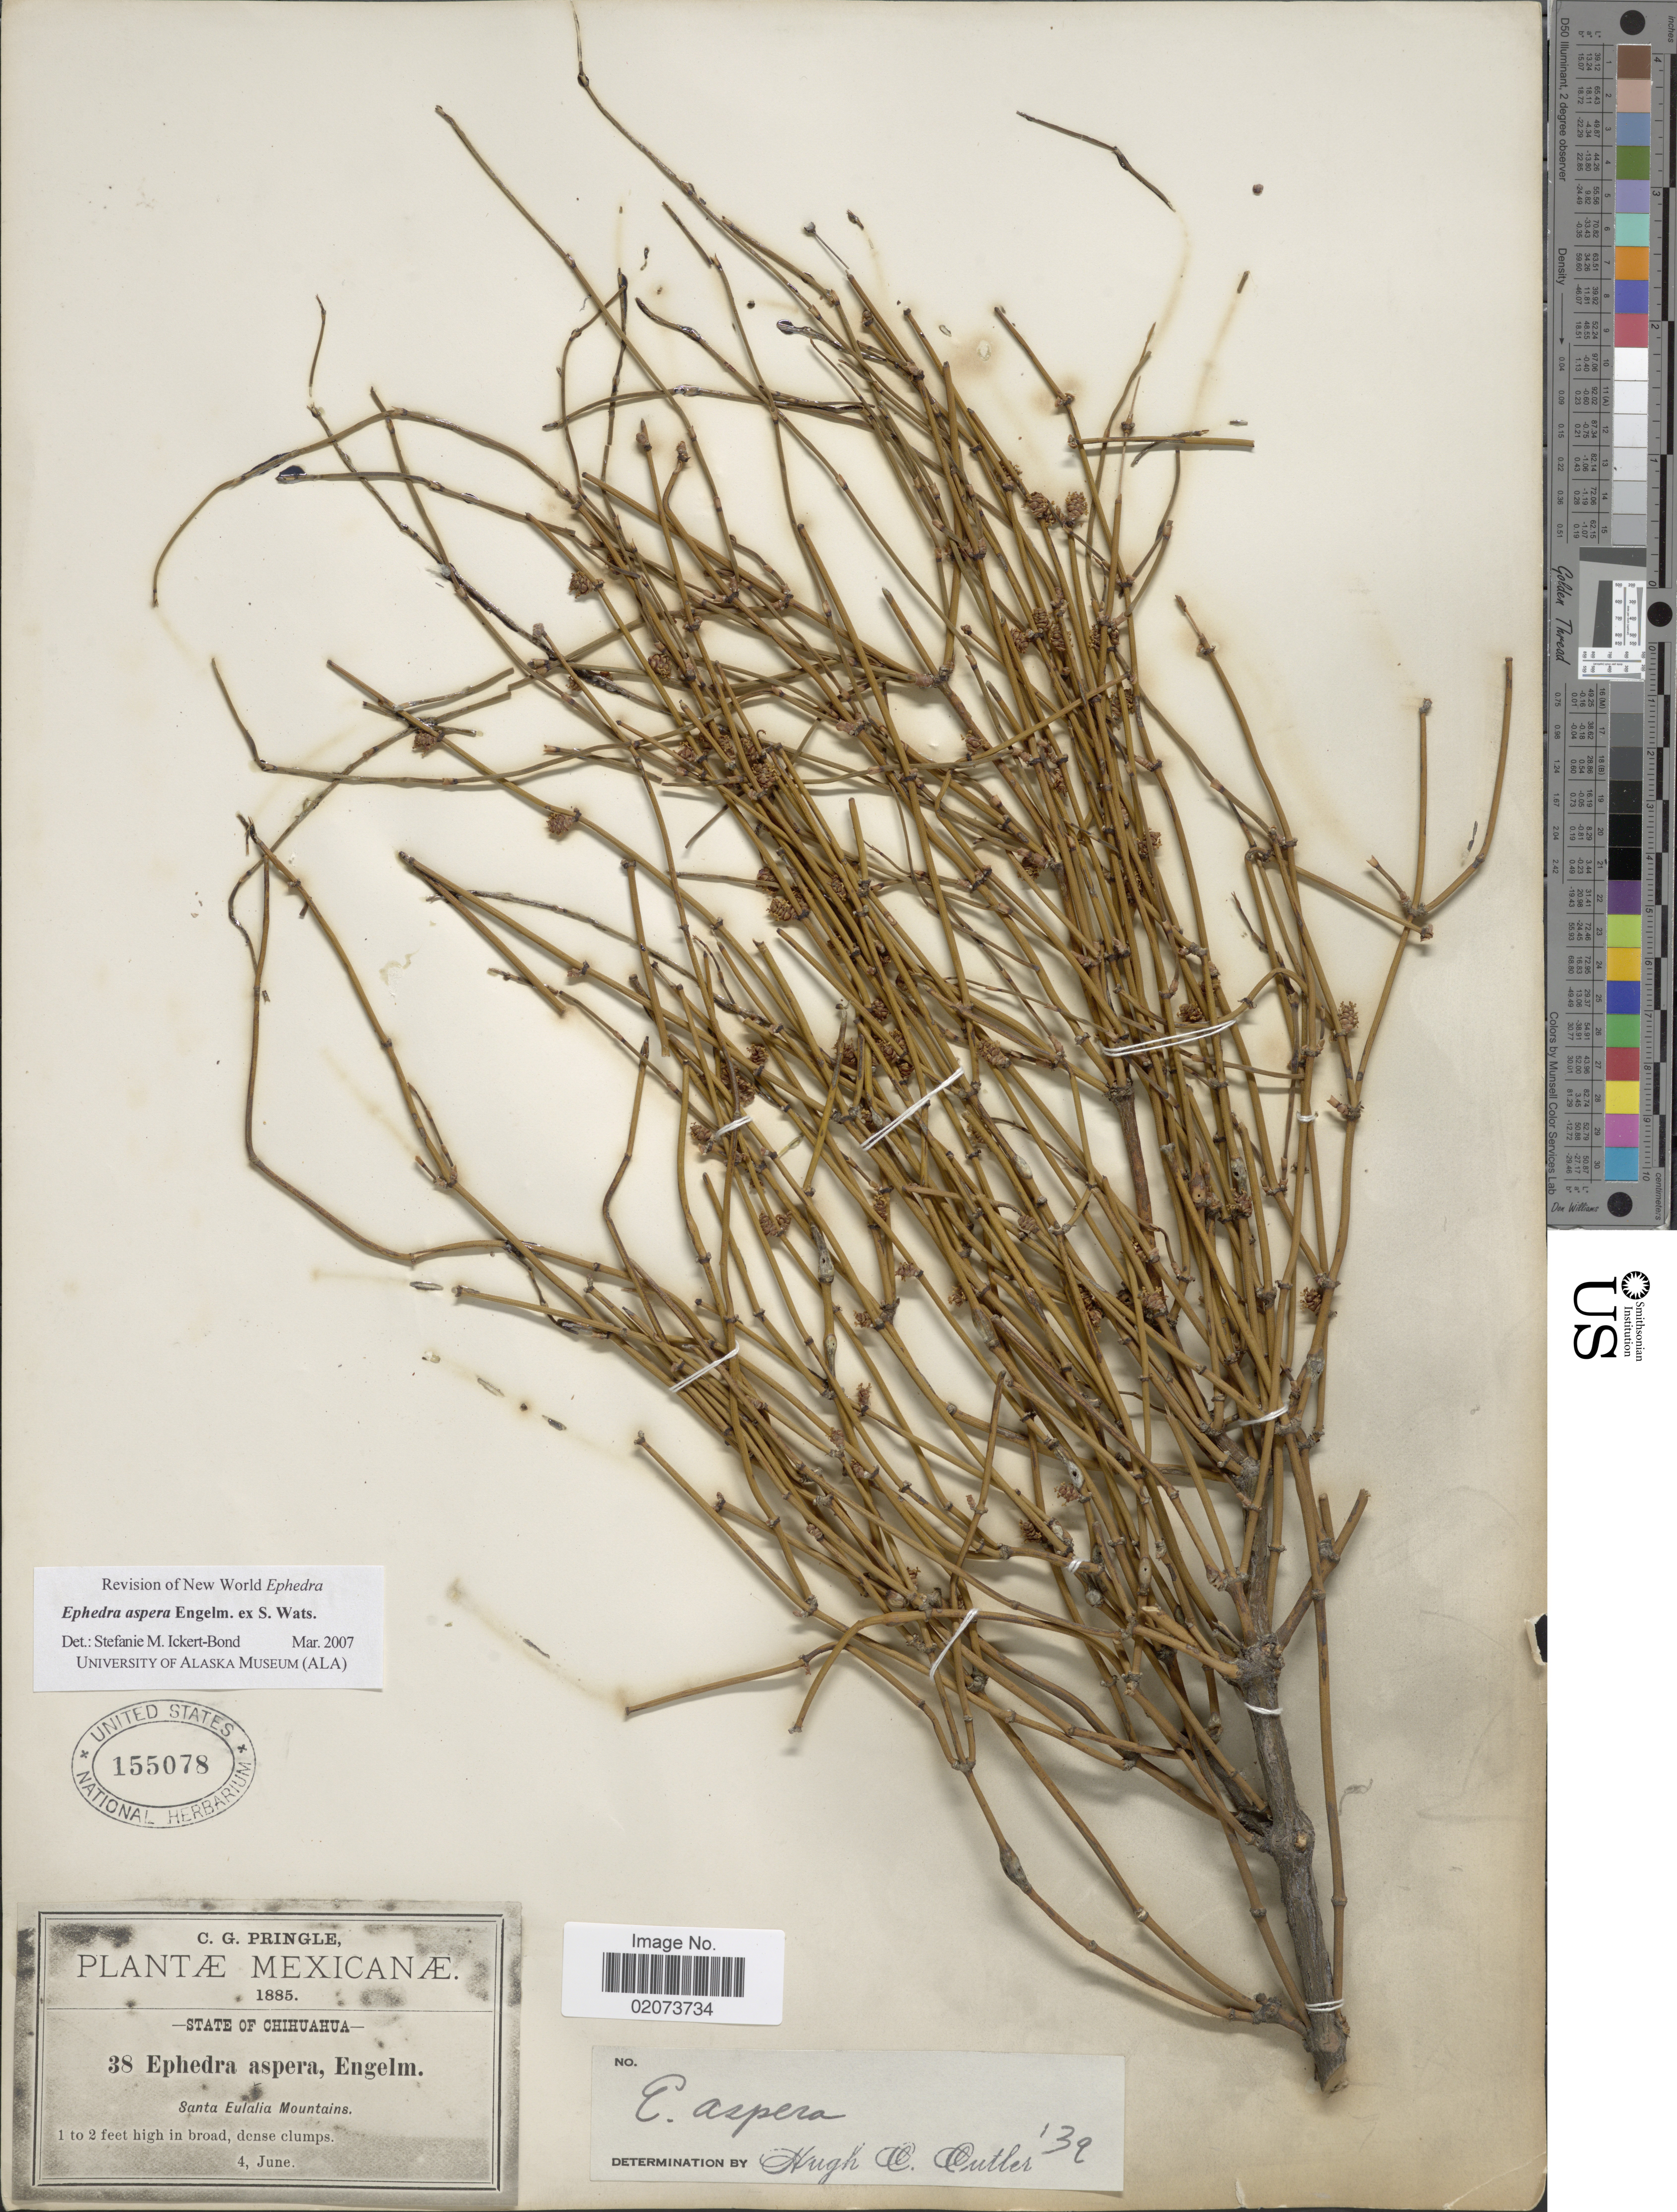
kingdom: Plantae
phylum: Tracheophyta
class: Gnetopsida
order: Ephedrales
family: Ephedraceae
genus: Ephedra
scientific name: Ephedra aspera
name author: Engelm. ex S. Watson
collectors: C. G. Pringle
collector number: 38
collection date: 1885-06-04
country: Mexico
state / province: Chihuahua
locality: State of Chihuahua, Santa Eulalia Mountains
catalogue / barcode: US 155078